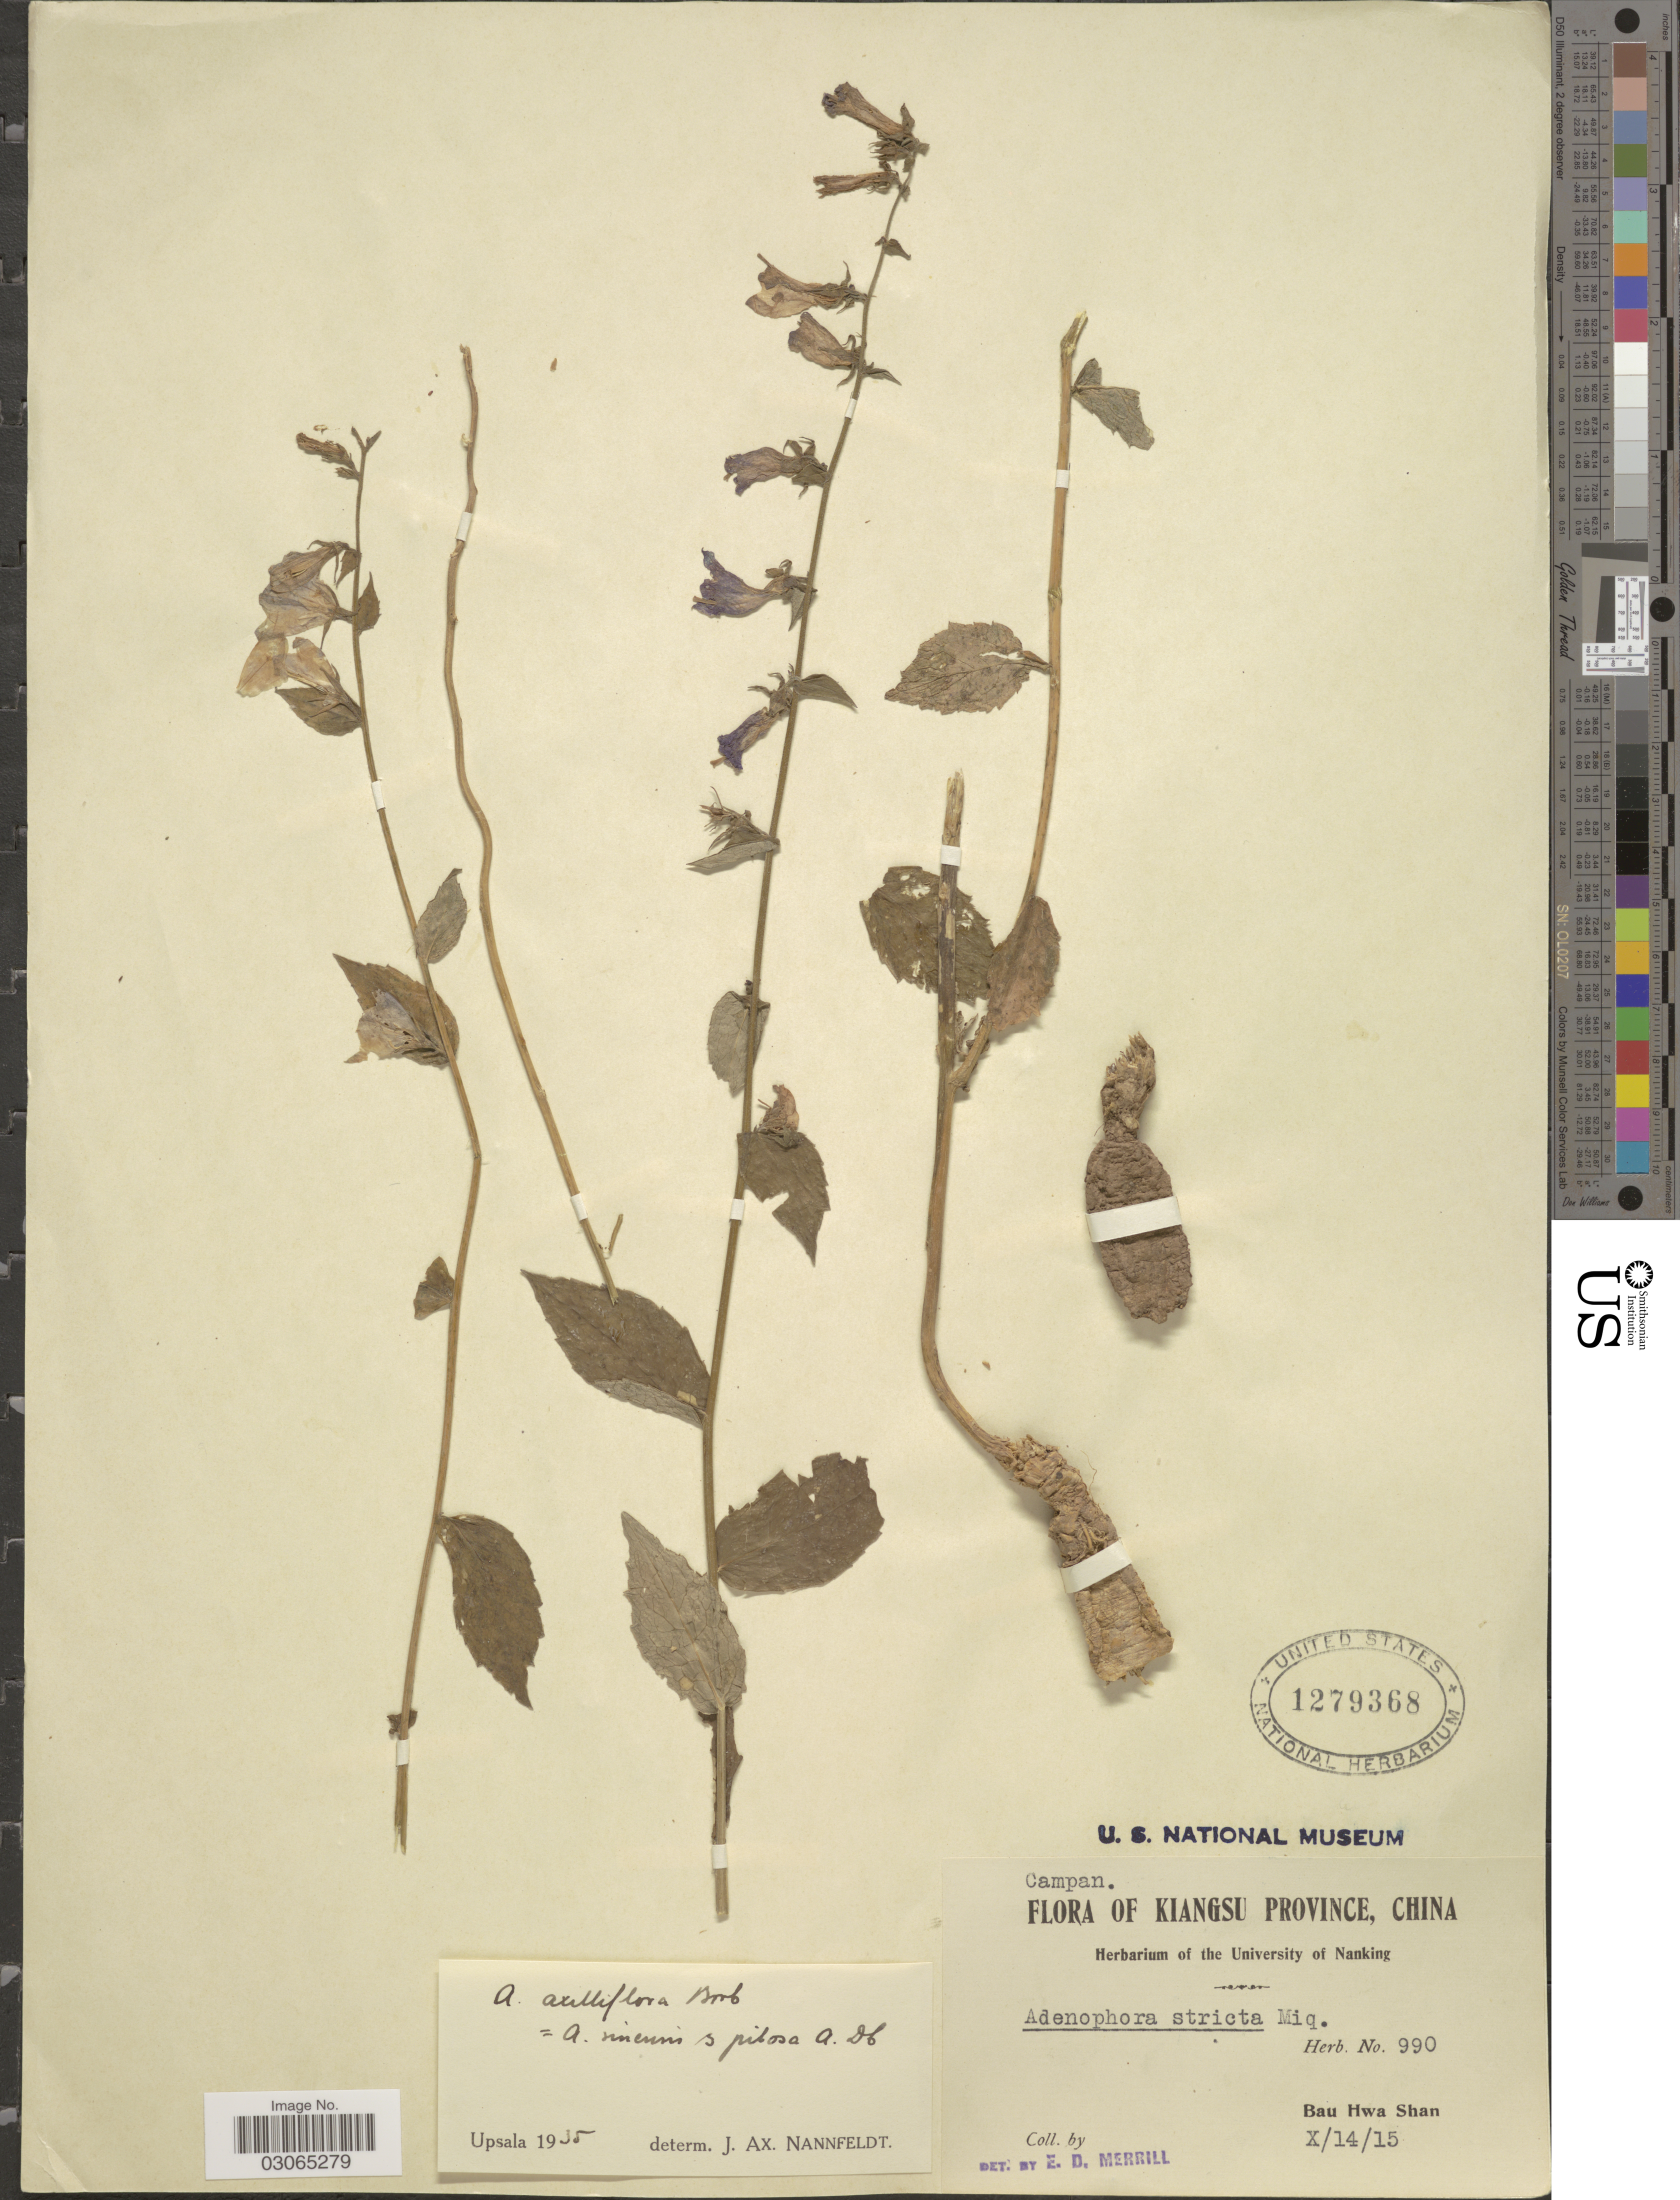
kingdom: Plantae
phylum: Tracheophyta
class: Magnoliopsida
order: Asterales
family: Campanulaceae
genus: Adenophora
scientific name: Adenophora axilliflora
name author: Borbás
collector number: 990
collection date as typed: Transcribed d/m/y: 14/10/15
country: China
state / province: Jiangsu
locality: Kiangsu Province. Bau Hwa Shan.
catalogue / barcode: US 1279368